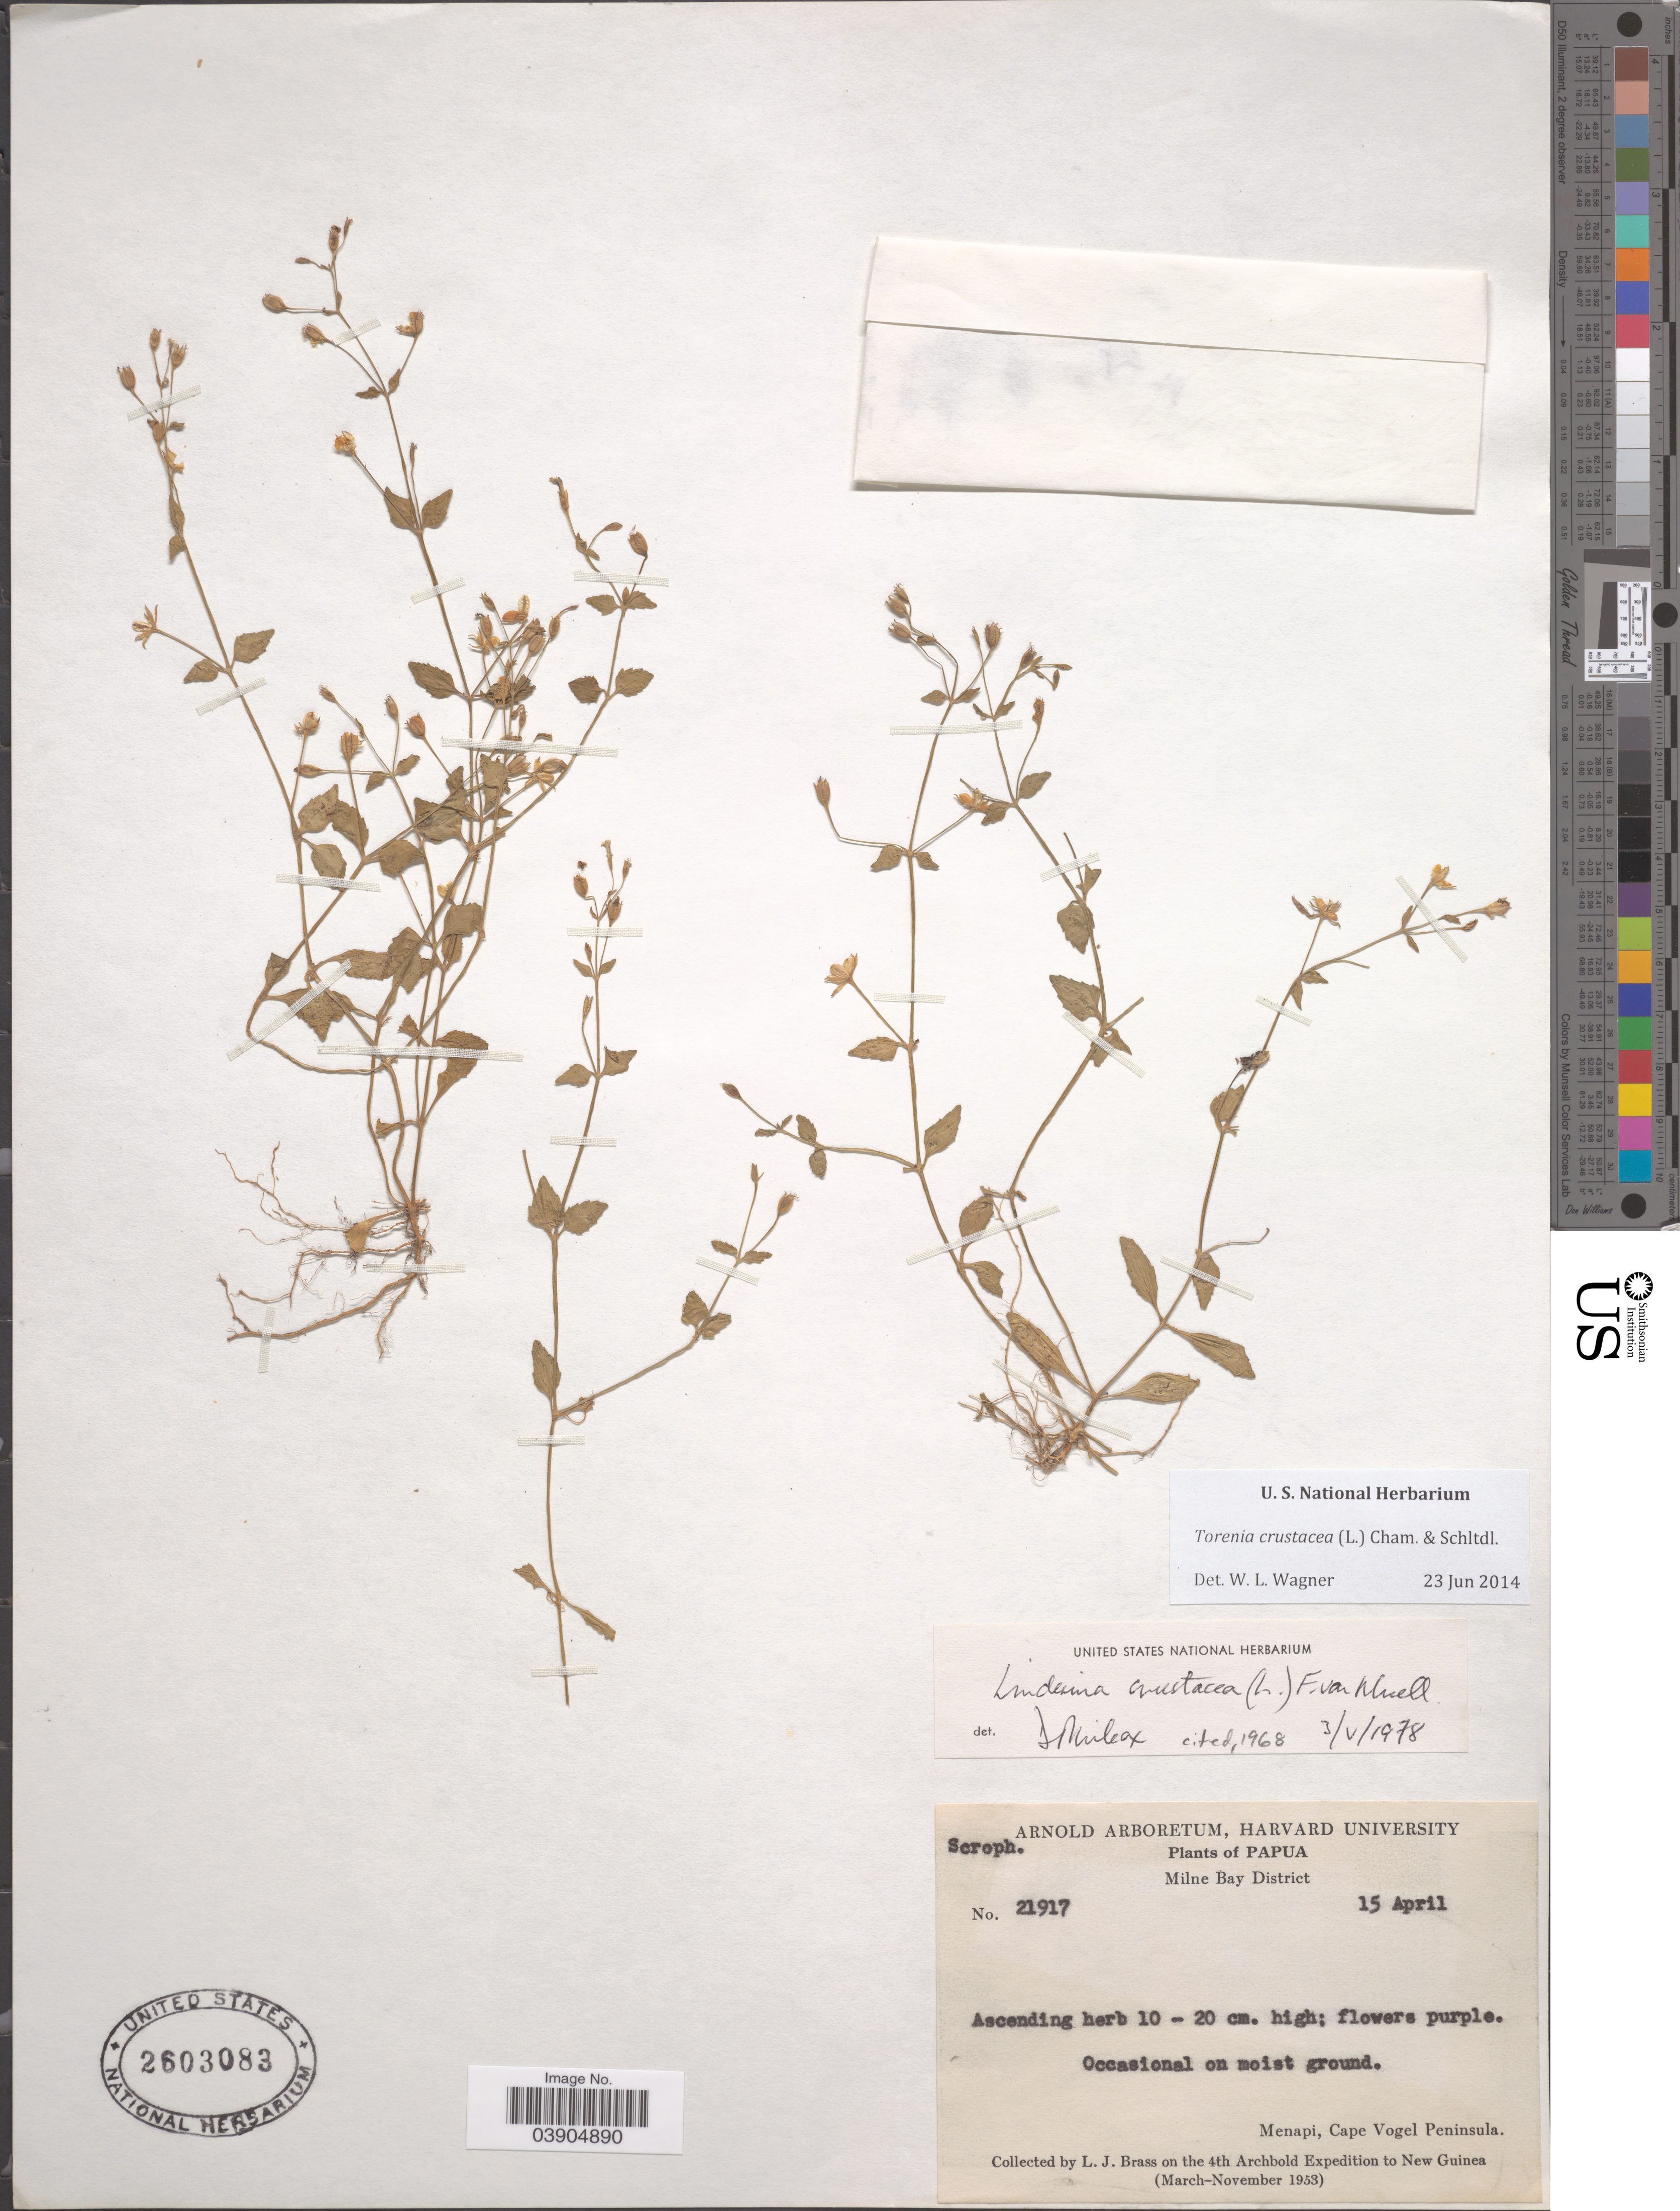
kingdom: Plantae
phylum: Tracheophyta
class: Magnoliopsida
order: Lamiales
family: Linderniaceae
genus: Lindernia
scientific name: Lindernia crustacea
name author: (L.) F. Muell.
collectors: L. J. Brass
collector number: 21917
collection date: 1953-04-15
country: Papua New Guinea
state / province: Milne Bay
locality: Papua. Milne Bay District. Menapi, Cape Vogel Peninsula. New Guinea.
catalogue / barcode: US 2603083